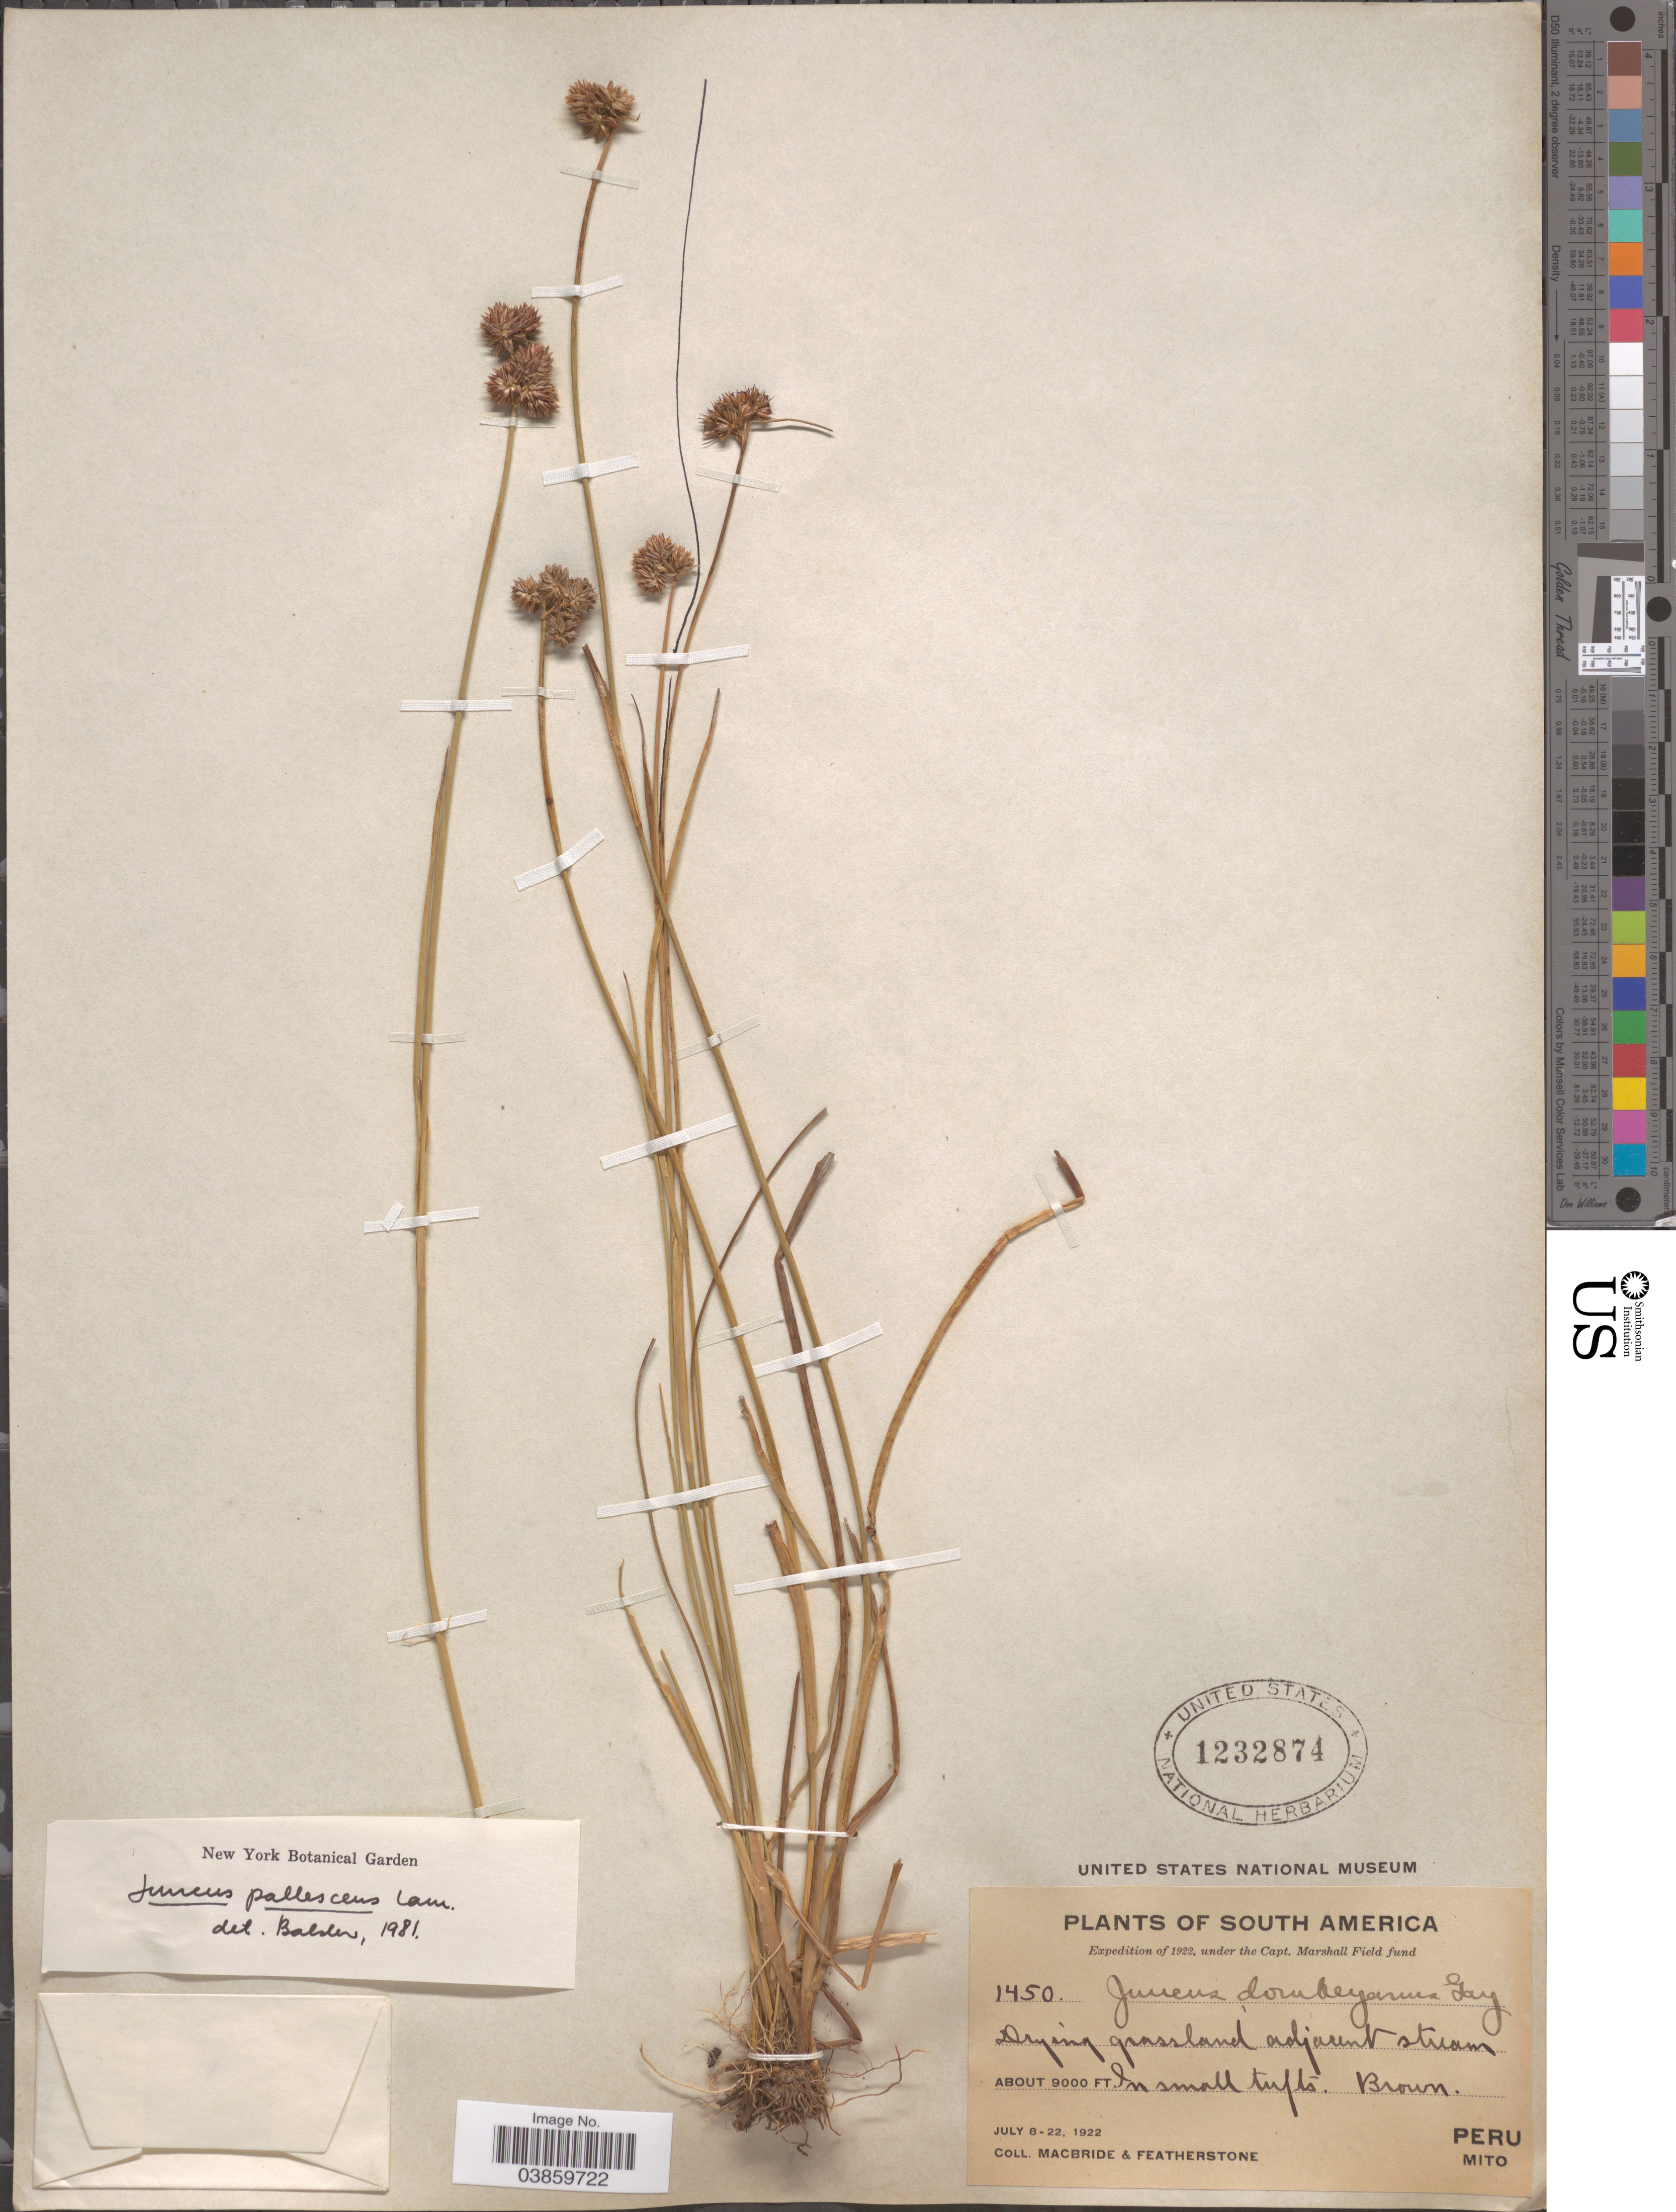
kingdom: Plantae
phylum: Tracheophyta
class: Liliopsida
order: Poales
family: Juncaceae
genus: Juncus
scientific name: Juncus pallescens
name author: Lam.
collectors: Macbride, -- & -. Featherstone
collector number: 1450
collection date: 1922-07-08/1922-07-22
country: Peru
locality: South America. Mito.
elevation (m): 2743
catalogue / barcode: US 1232874